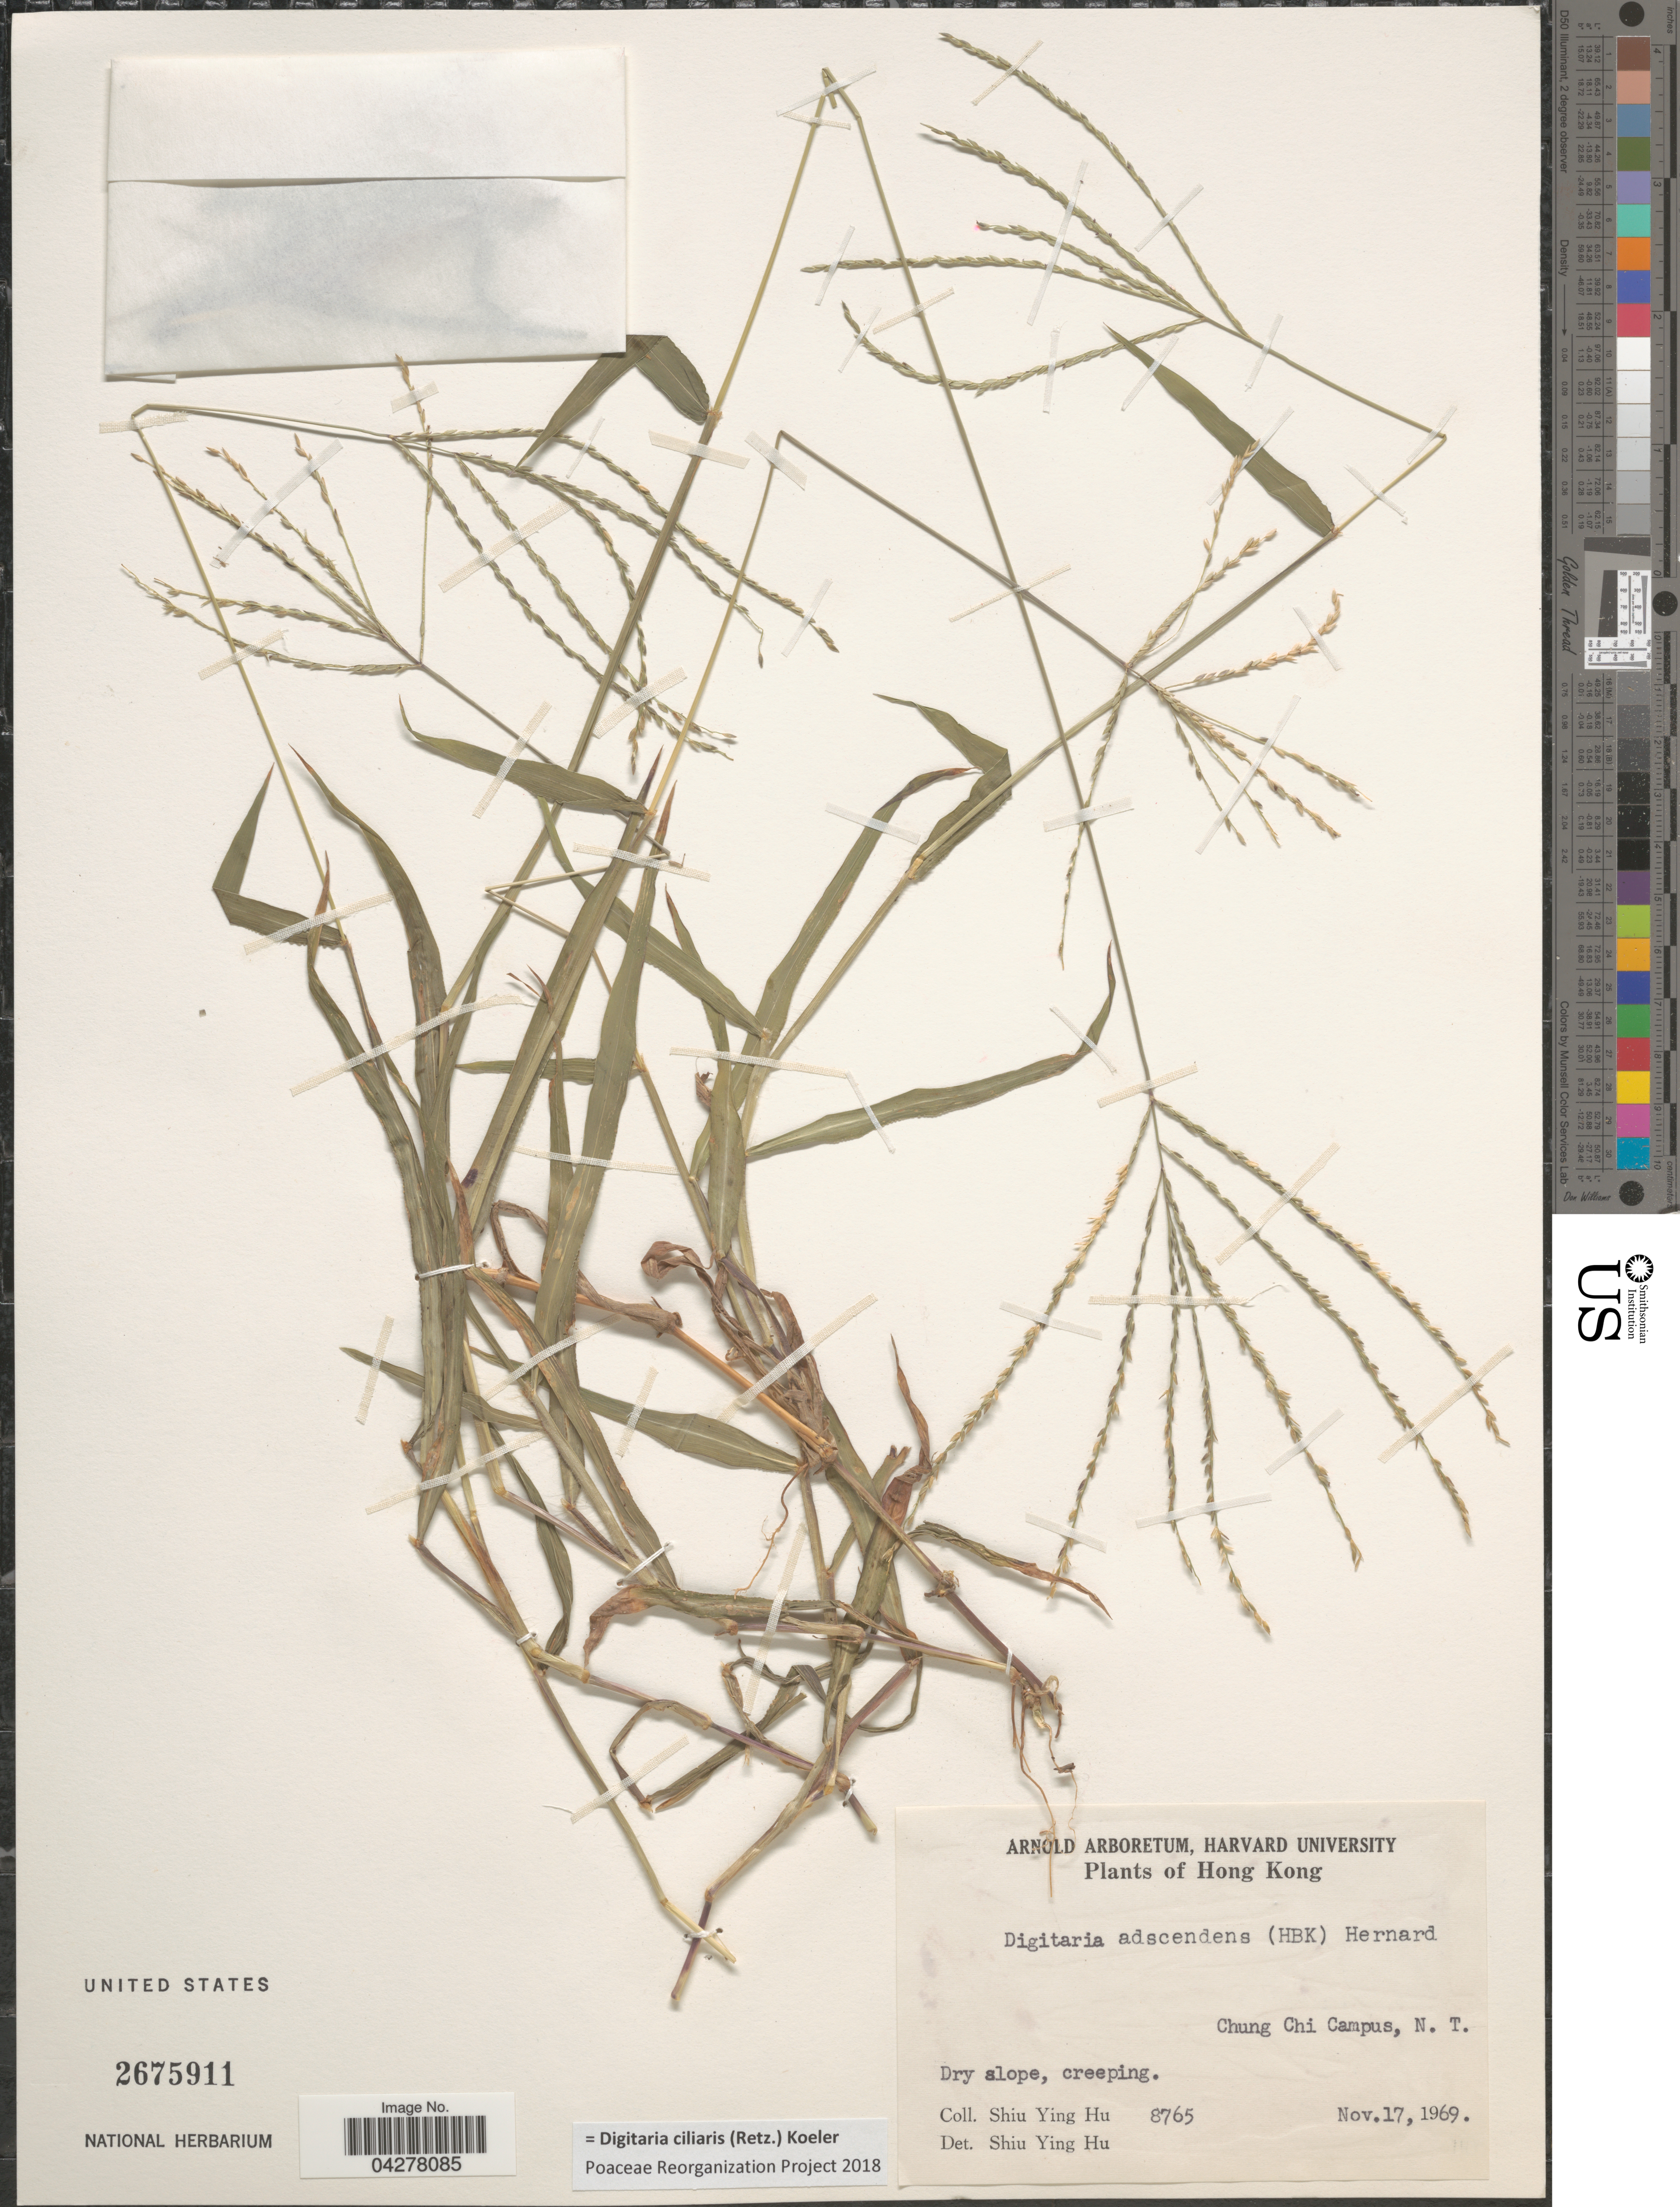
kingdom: Plantae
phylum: Tracheophyta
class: Liliopsida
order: Poales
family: Poaceae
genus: Digitaria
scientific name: Digitaria ciliaris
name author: (Retz.) Koeler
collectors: S. Y. Hu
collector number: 8765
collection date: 1969-11-17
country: China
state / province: Hong Kong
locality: Chung Chi Campus, N. T. Dry slope, creeping.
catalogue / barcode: US 2675911